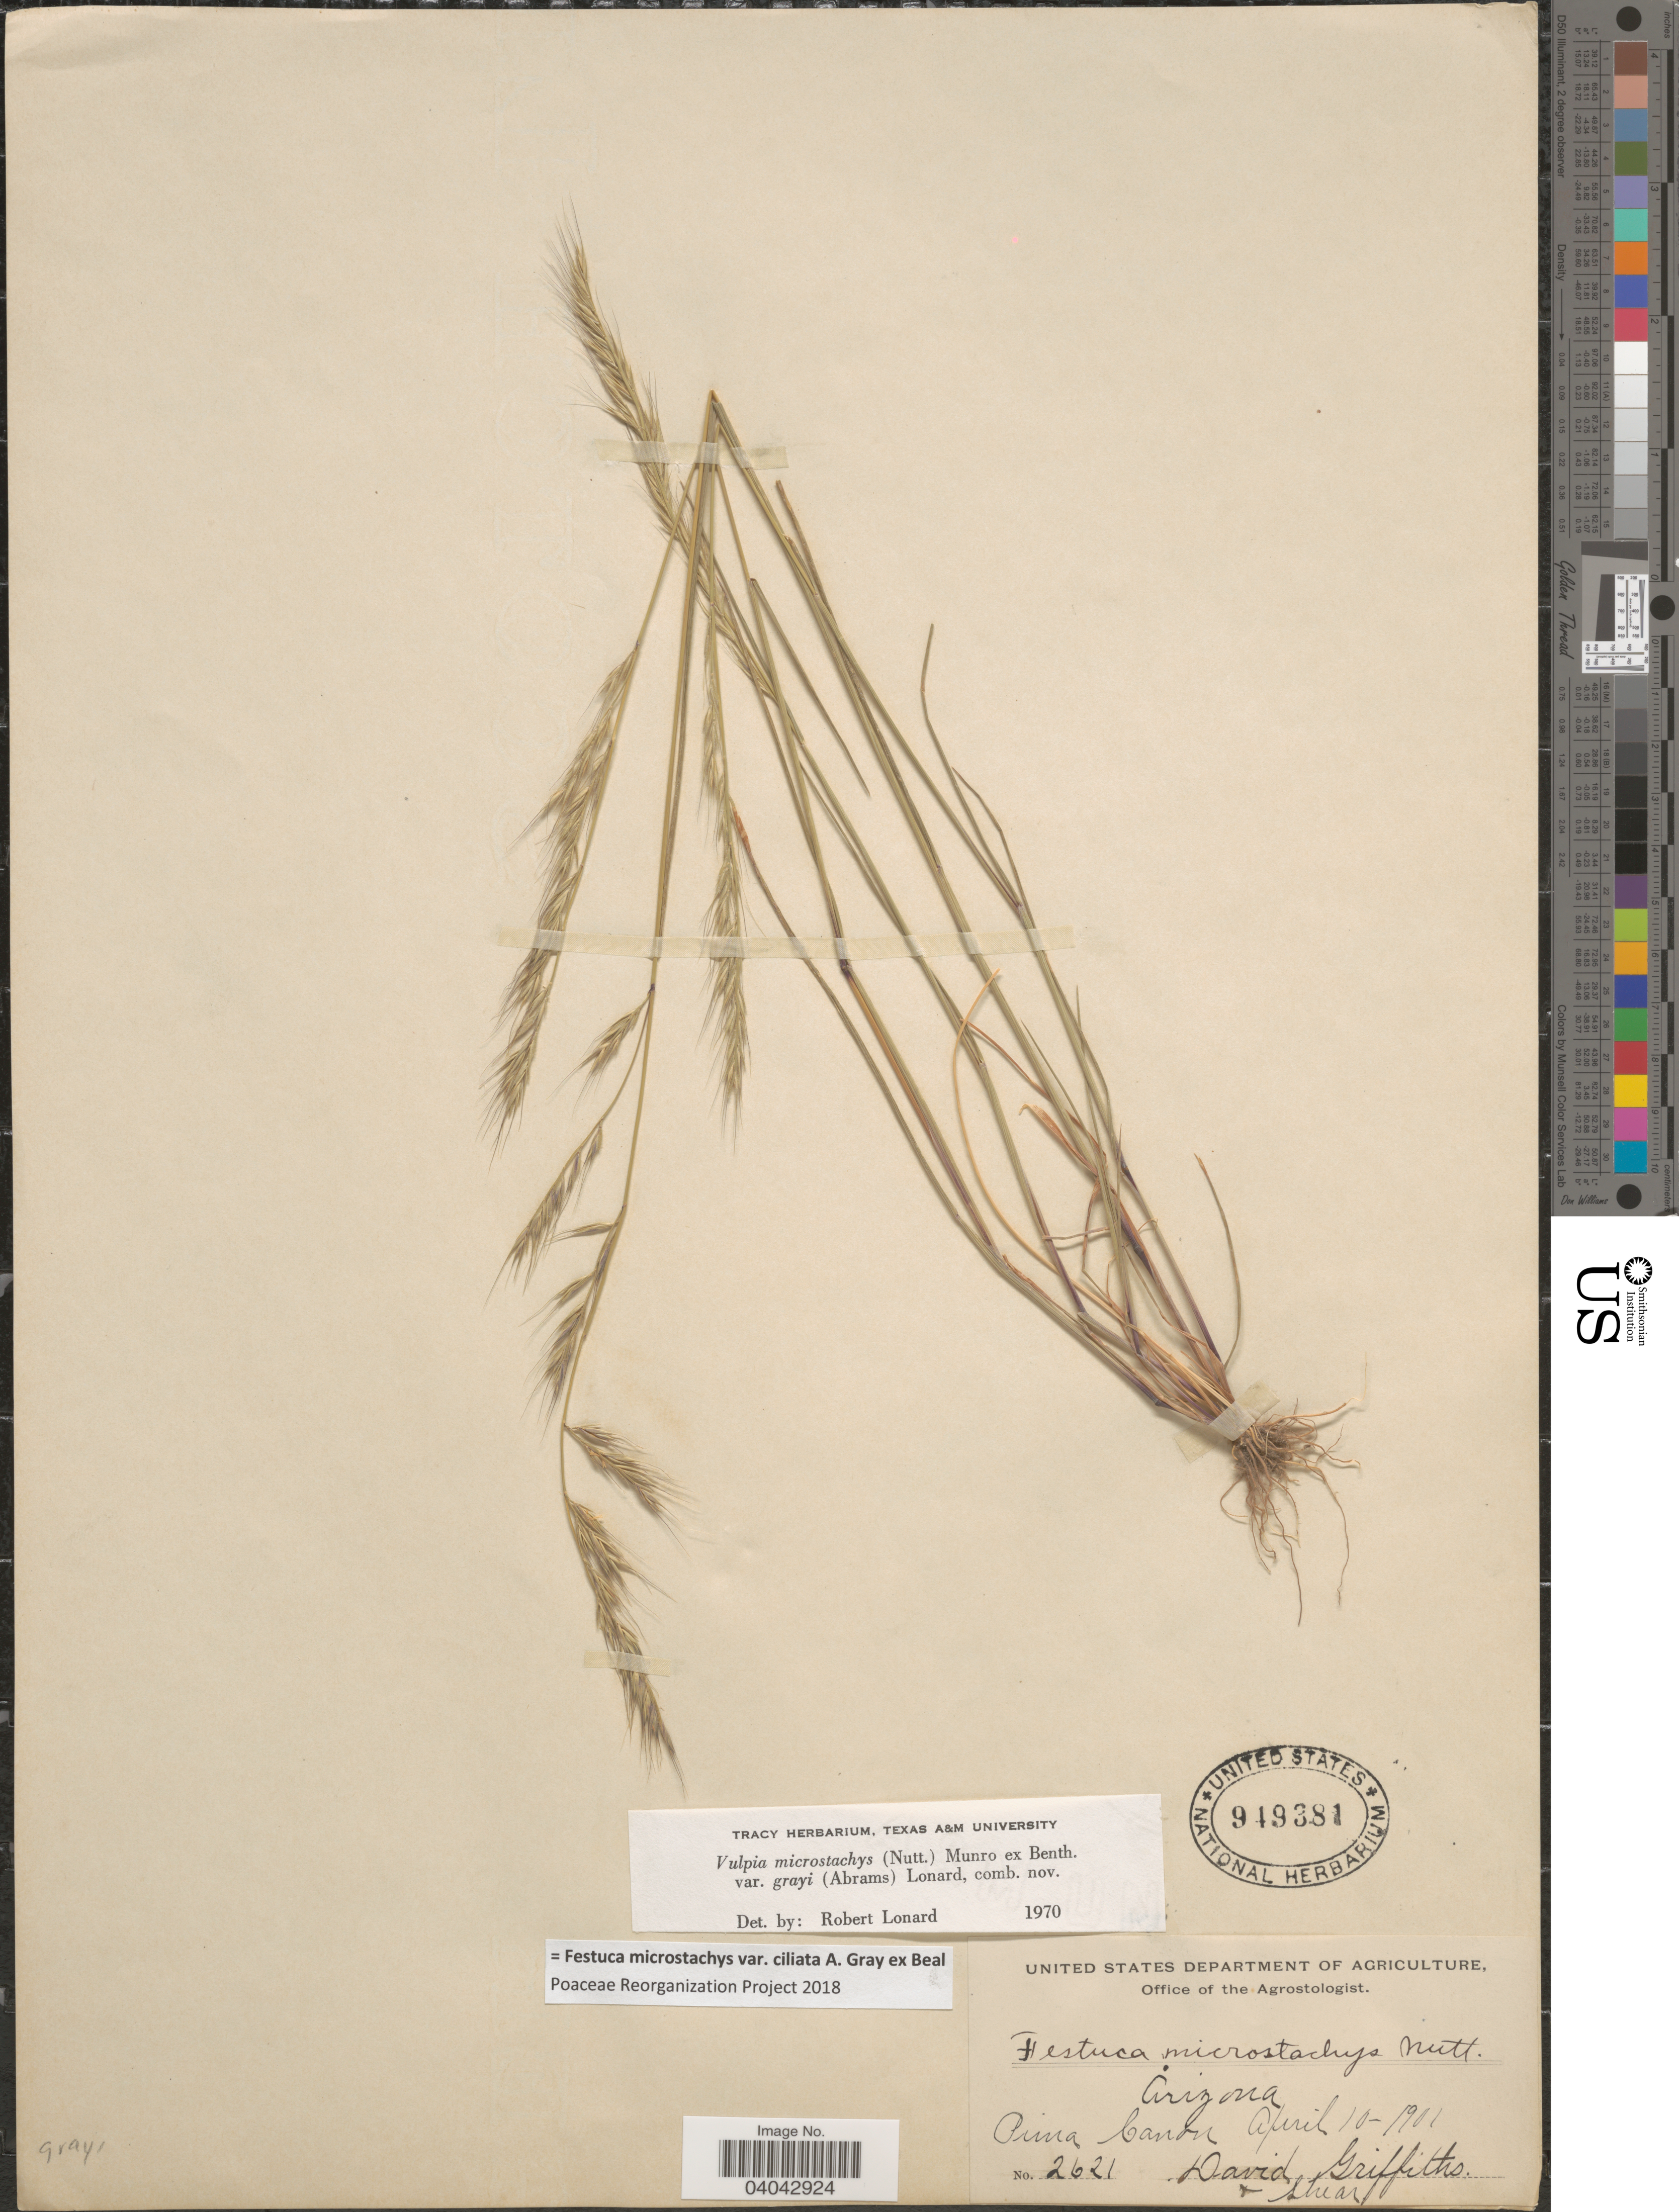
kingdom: Plantae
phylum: Tracheophyta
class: Liliopsida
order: Poales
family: Poaceae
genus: Festuca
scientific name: Festuca microstachys var. ciliata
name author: A. Gray ex W.J. Beal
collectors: D. Griffiths & -- Shear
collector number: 2621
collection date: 1901-04-10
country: United States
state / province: Arizona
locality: Pima Canon.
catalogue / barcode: US 949381